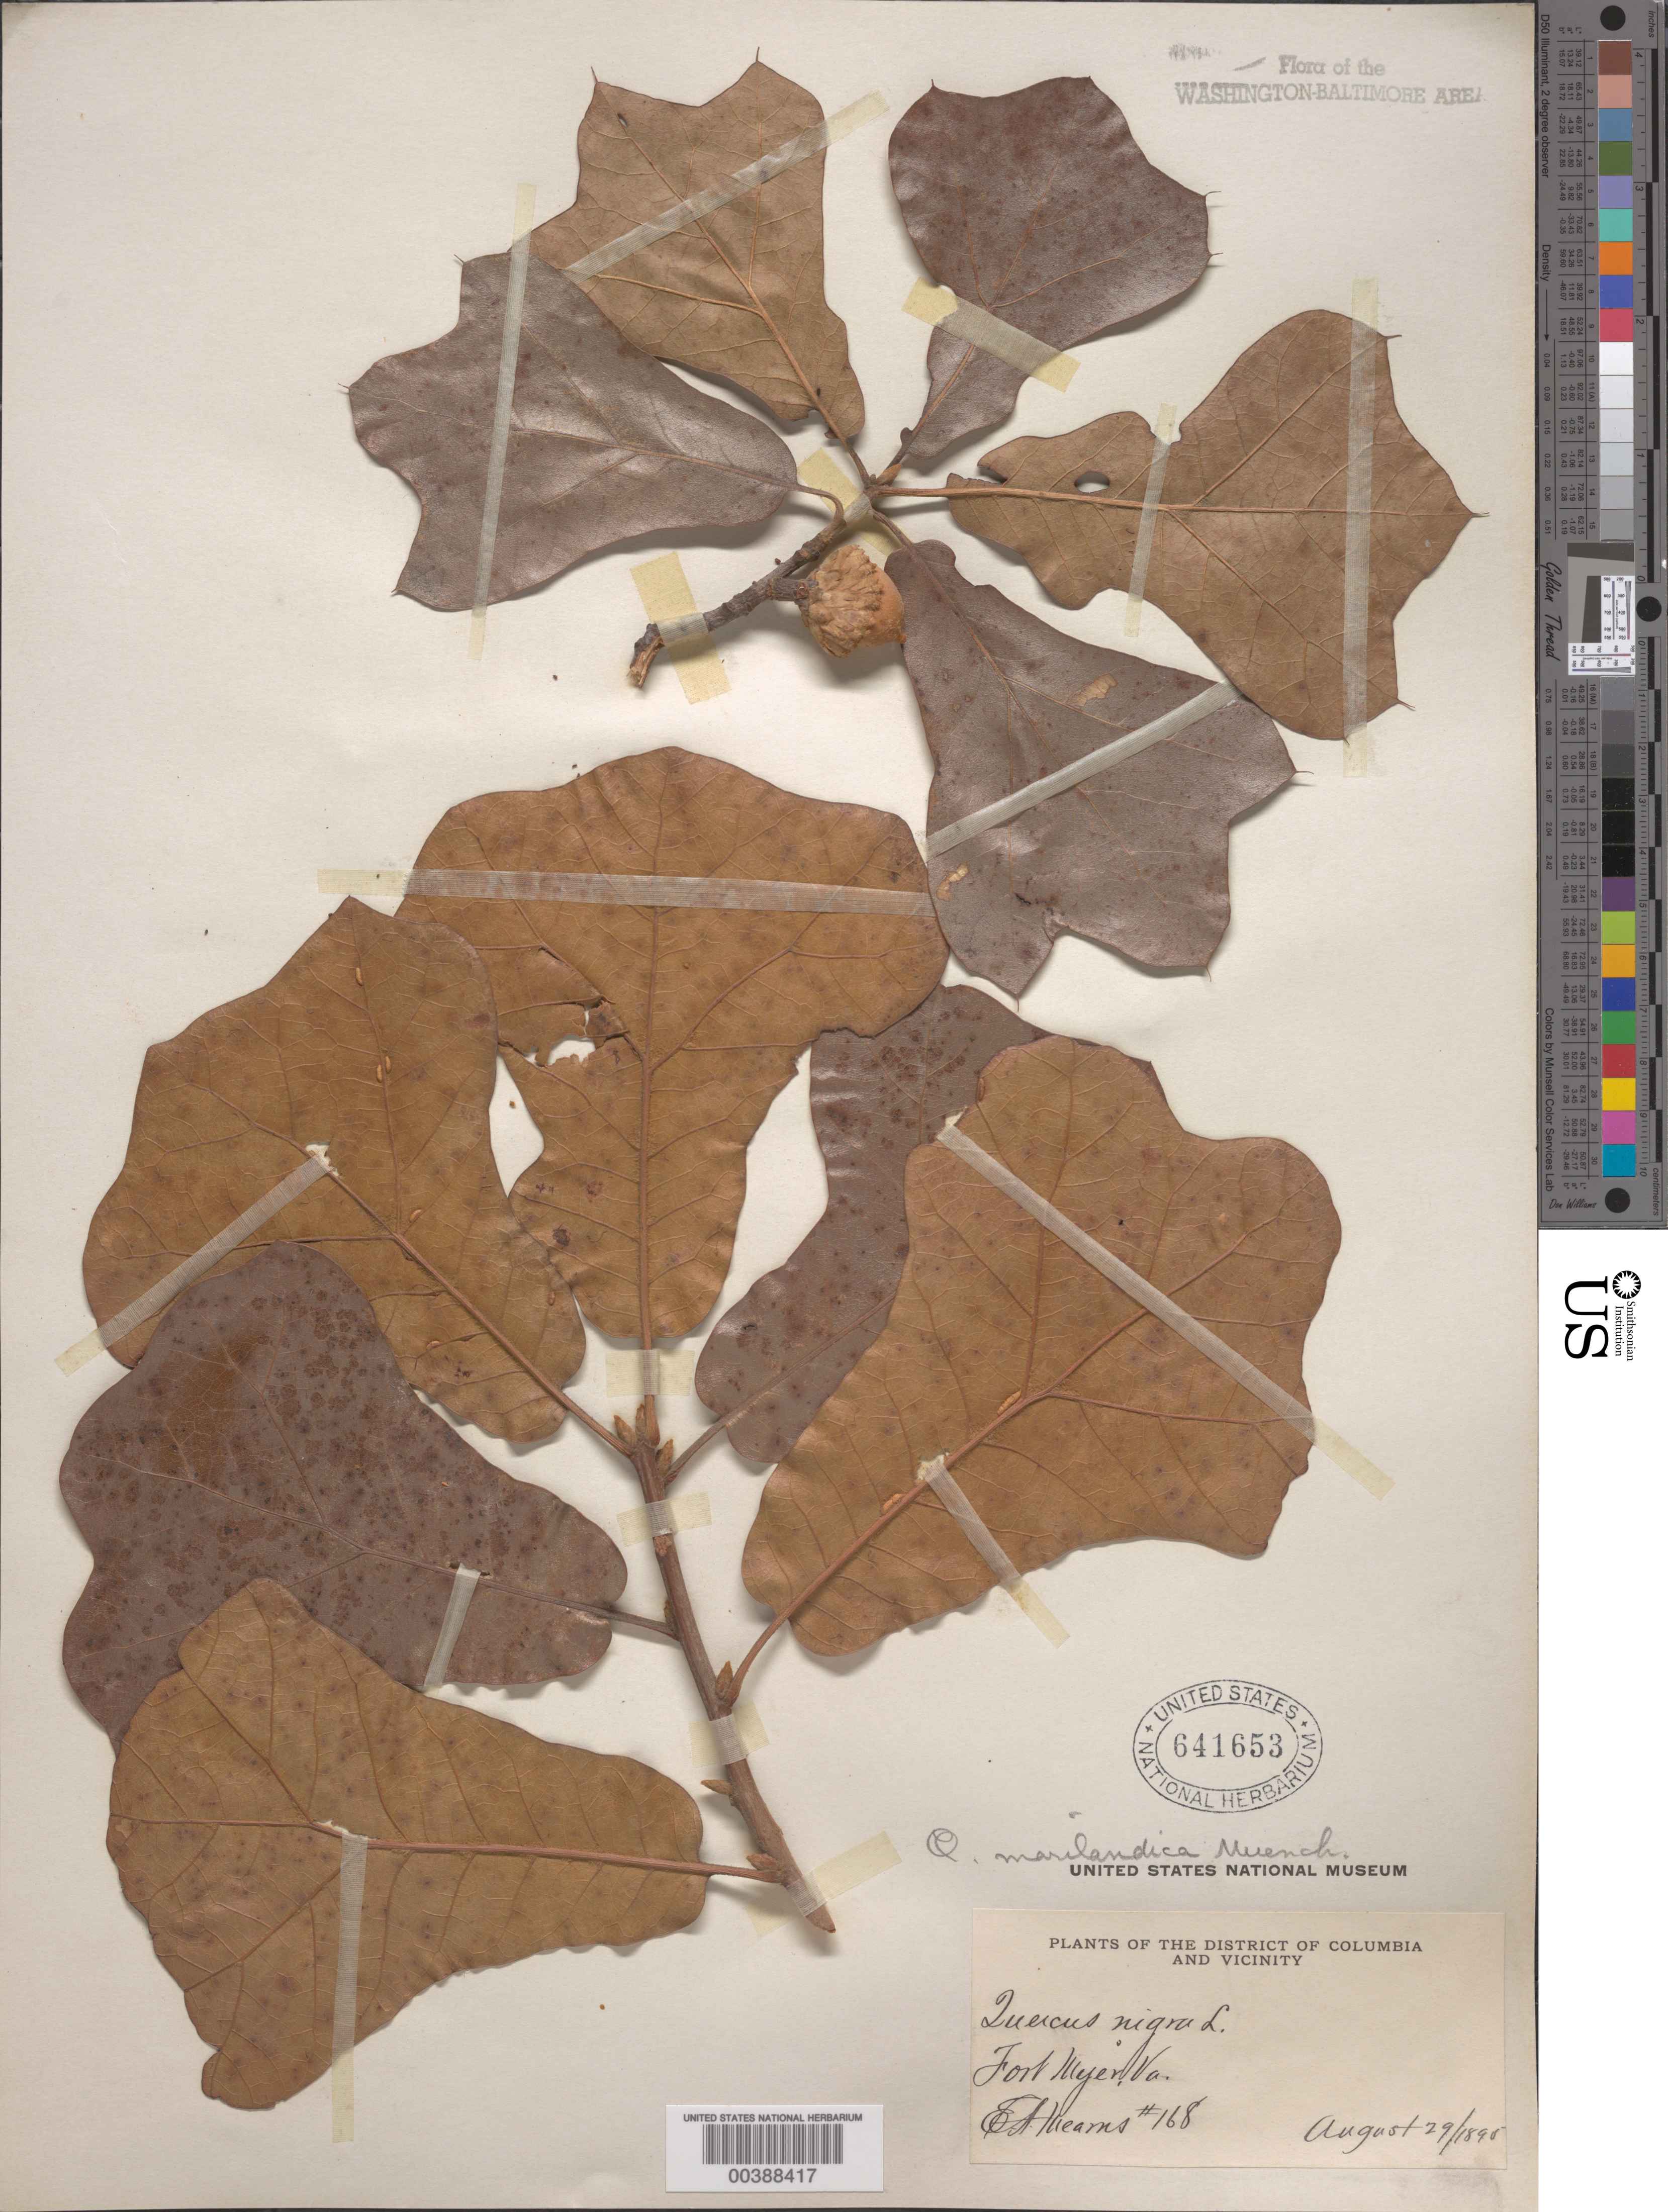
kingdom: Plantae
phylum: Tracheophyta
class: Magnoliopsida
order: Fagales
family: Fagaceae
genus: Quercus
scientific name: Quercus marilandica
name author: (L.) Münchh.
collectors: E. A. Mearns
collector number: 168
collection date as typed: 29 Aug 1895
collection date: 1895-08-29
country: United States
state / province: Virginia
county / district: Arlington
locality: Fort Myers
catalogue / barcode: US 641653